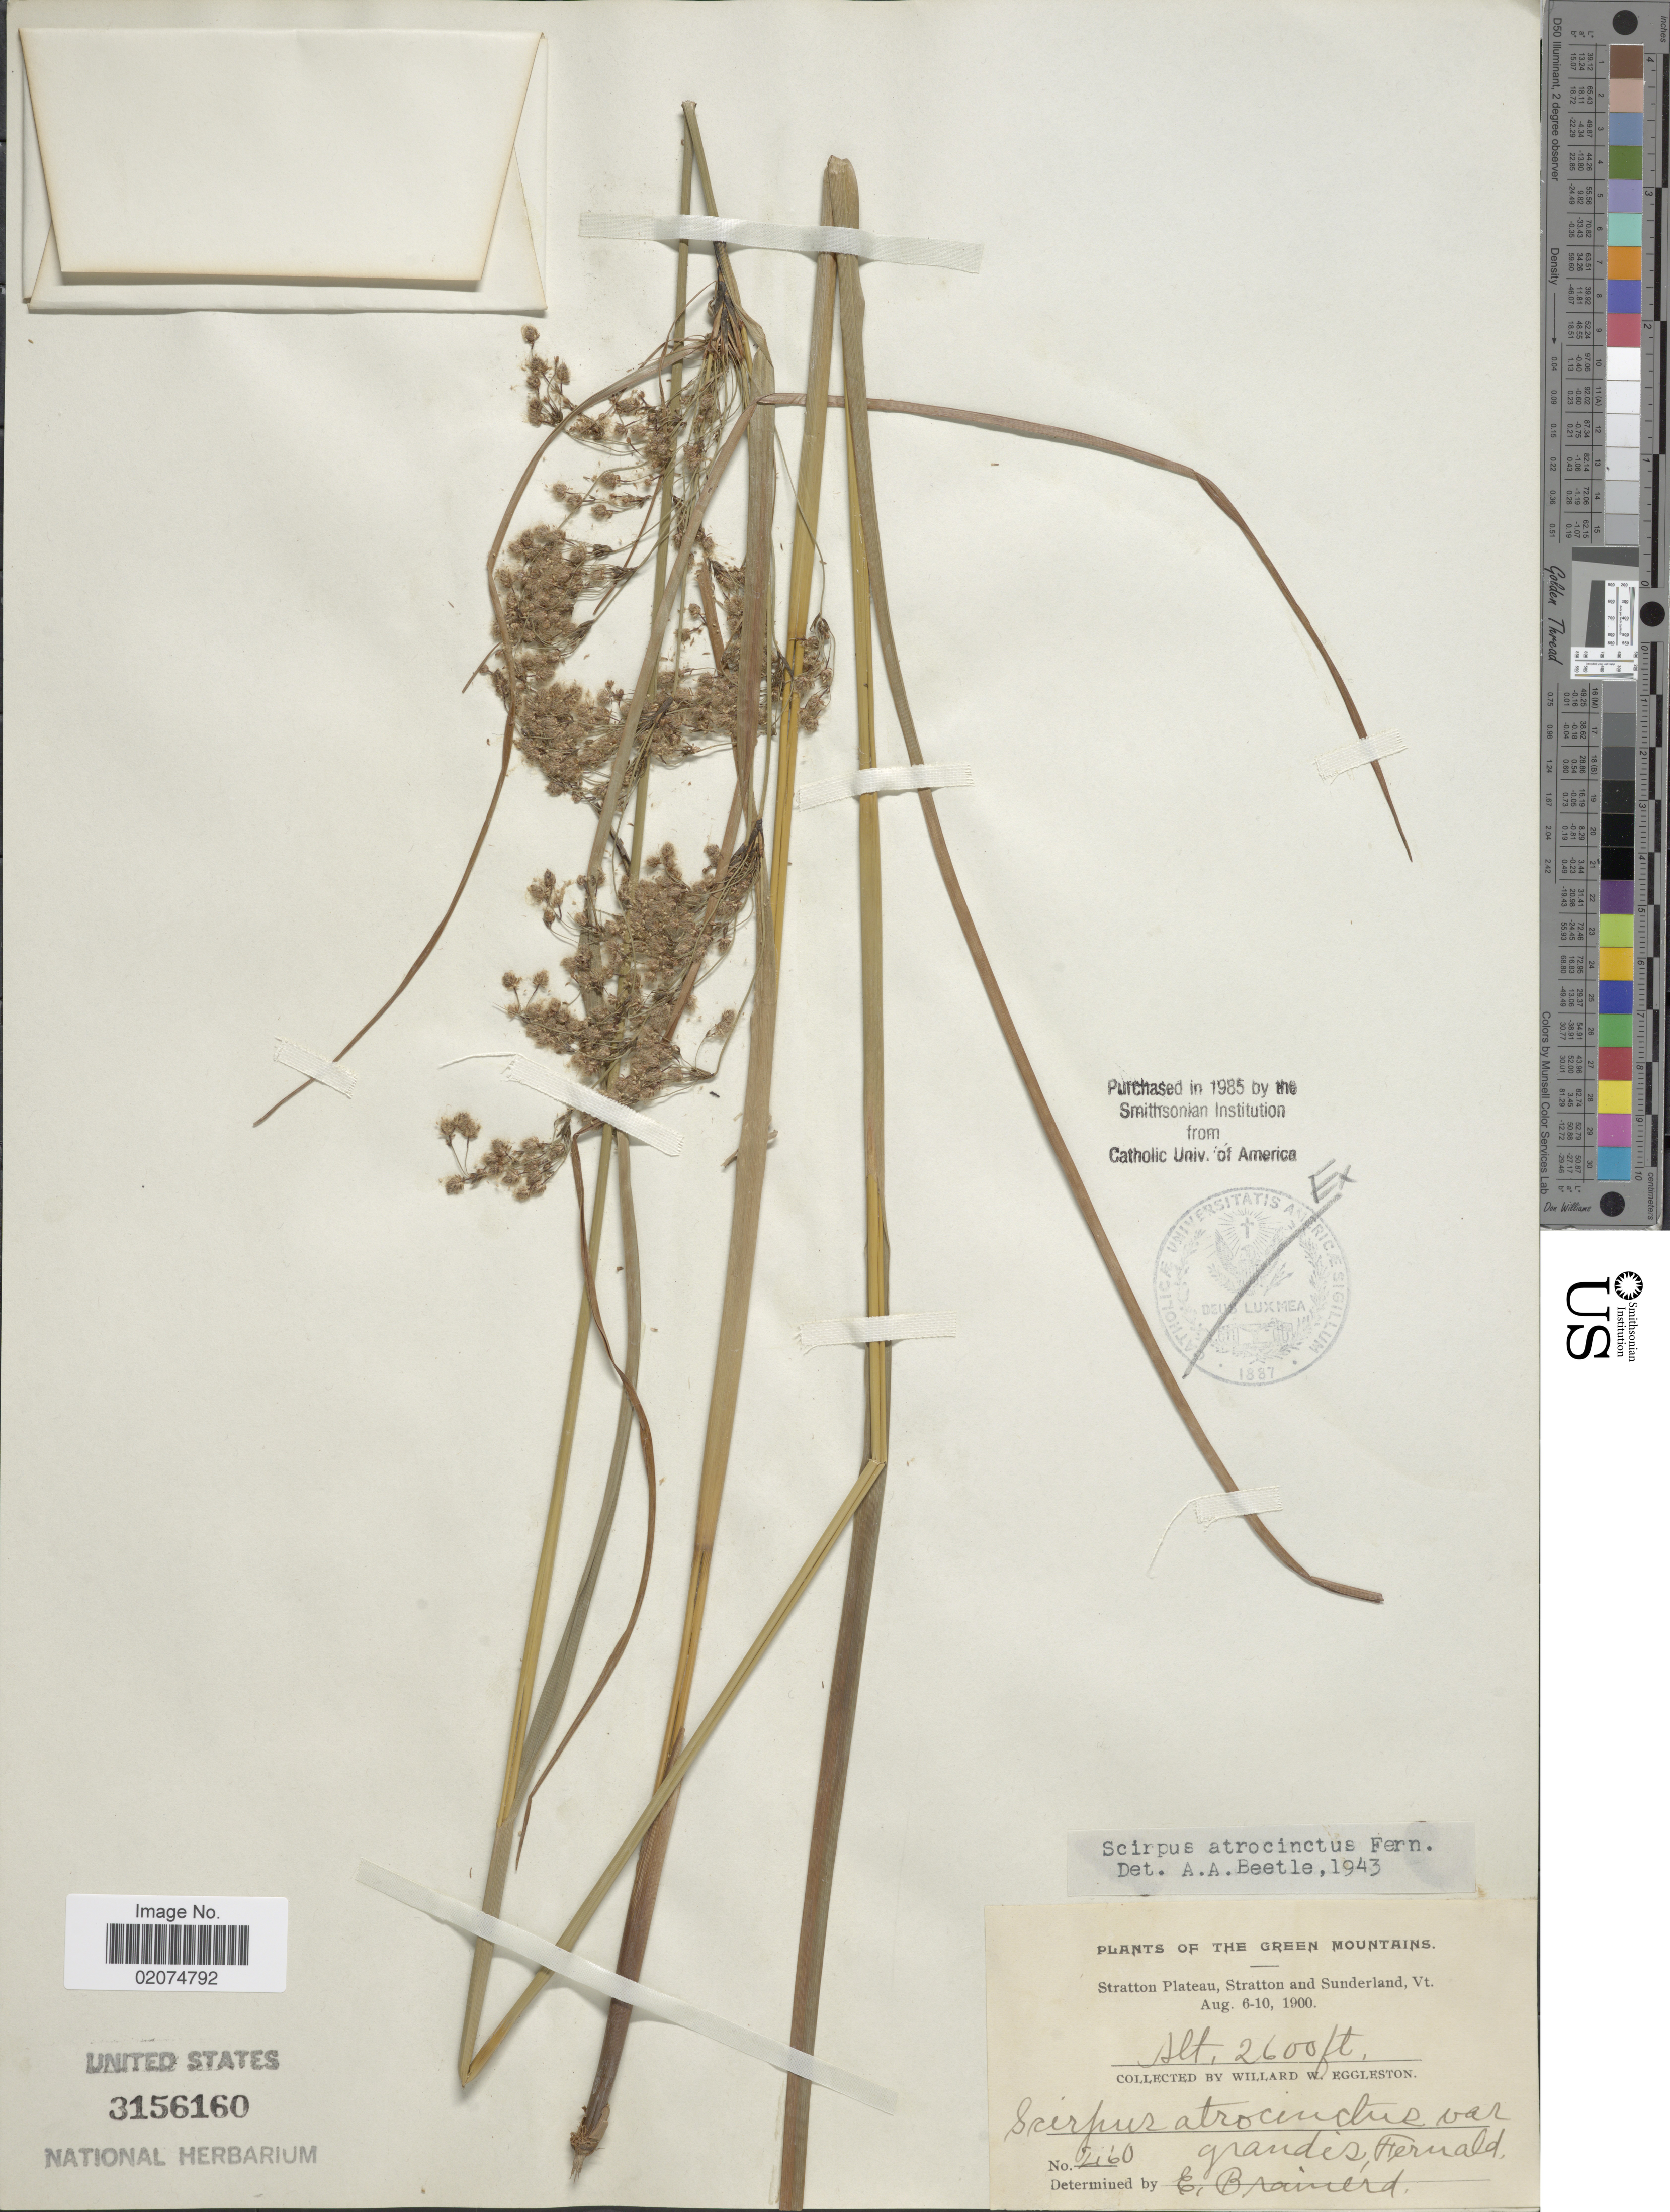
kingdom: Plantae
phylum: Tracheophyta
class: Liliopsida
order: Poales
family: Cyperaceae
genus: Scirpus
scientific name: Scirpus atrocinctus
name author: Fernald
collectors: W. W. Eggleston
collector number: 2160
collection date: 1900-08-06/1900-08-10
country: United States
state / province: Vermont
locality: Green Mountains, Stratton Plateau, Stratton and Sunderland, Vt.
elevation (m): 792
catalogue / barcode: US 3156160